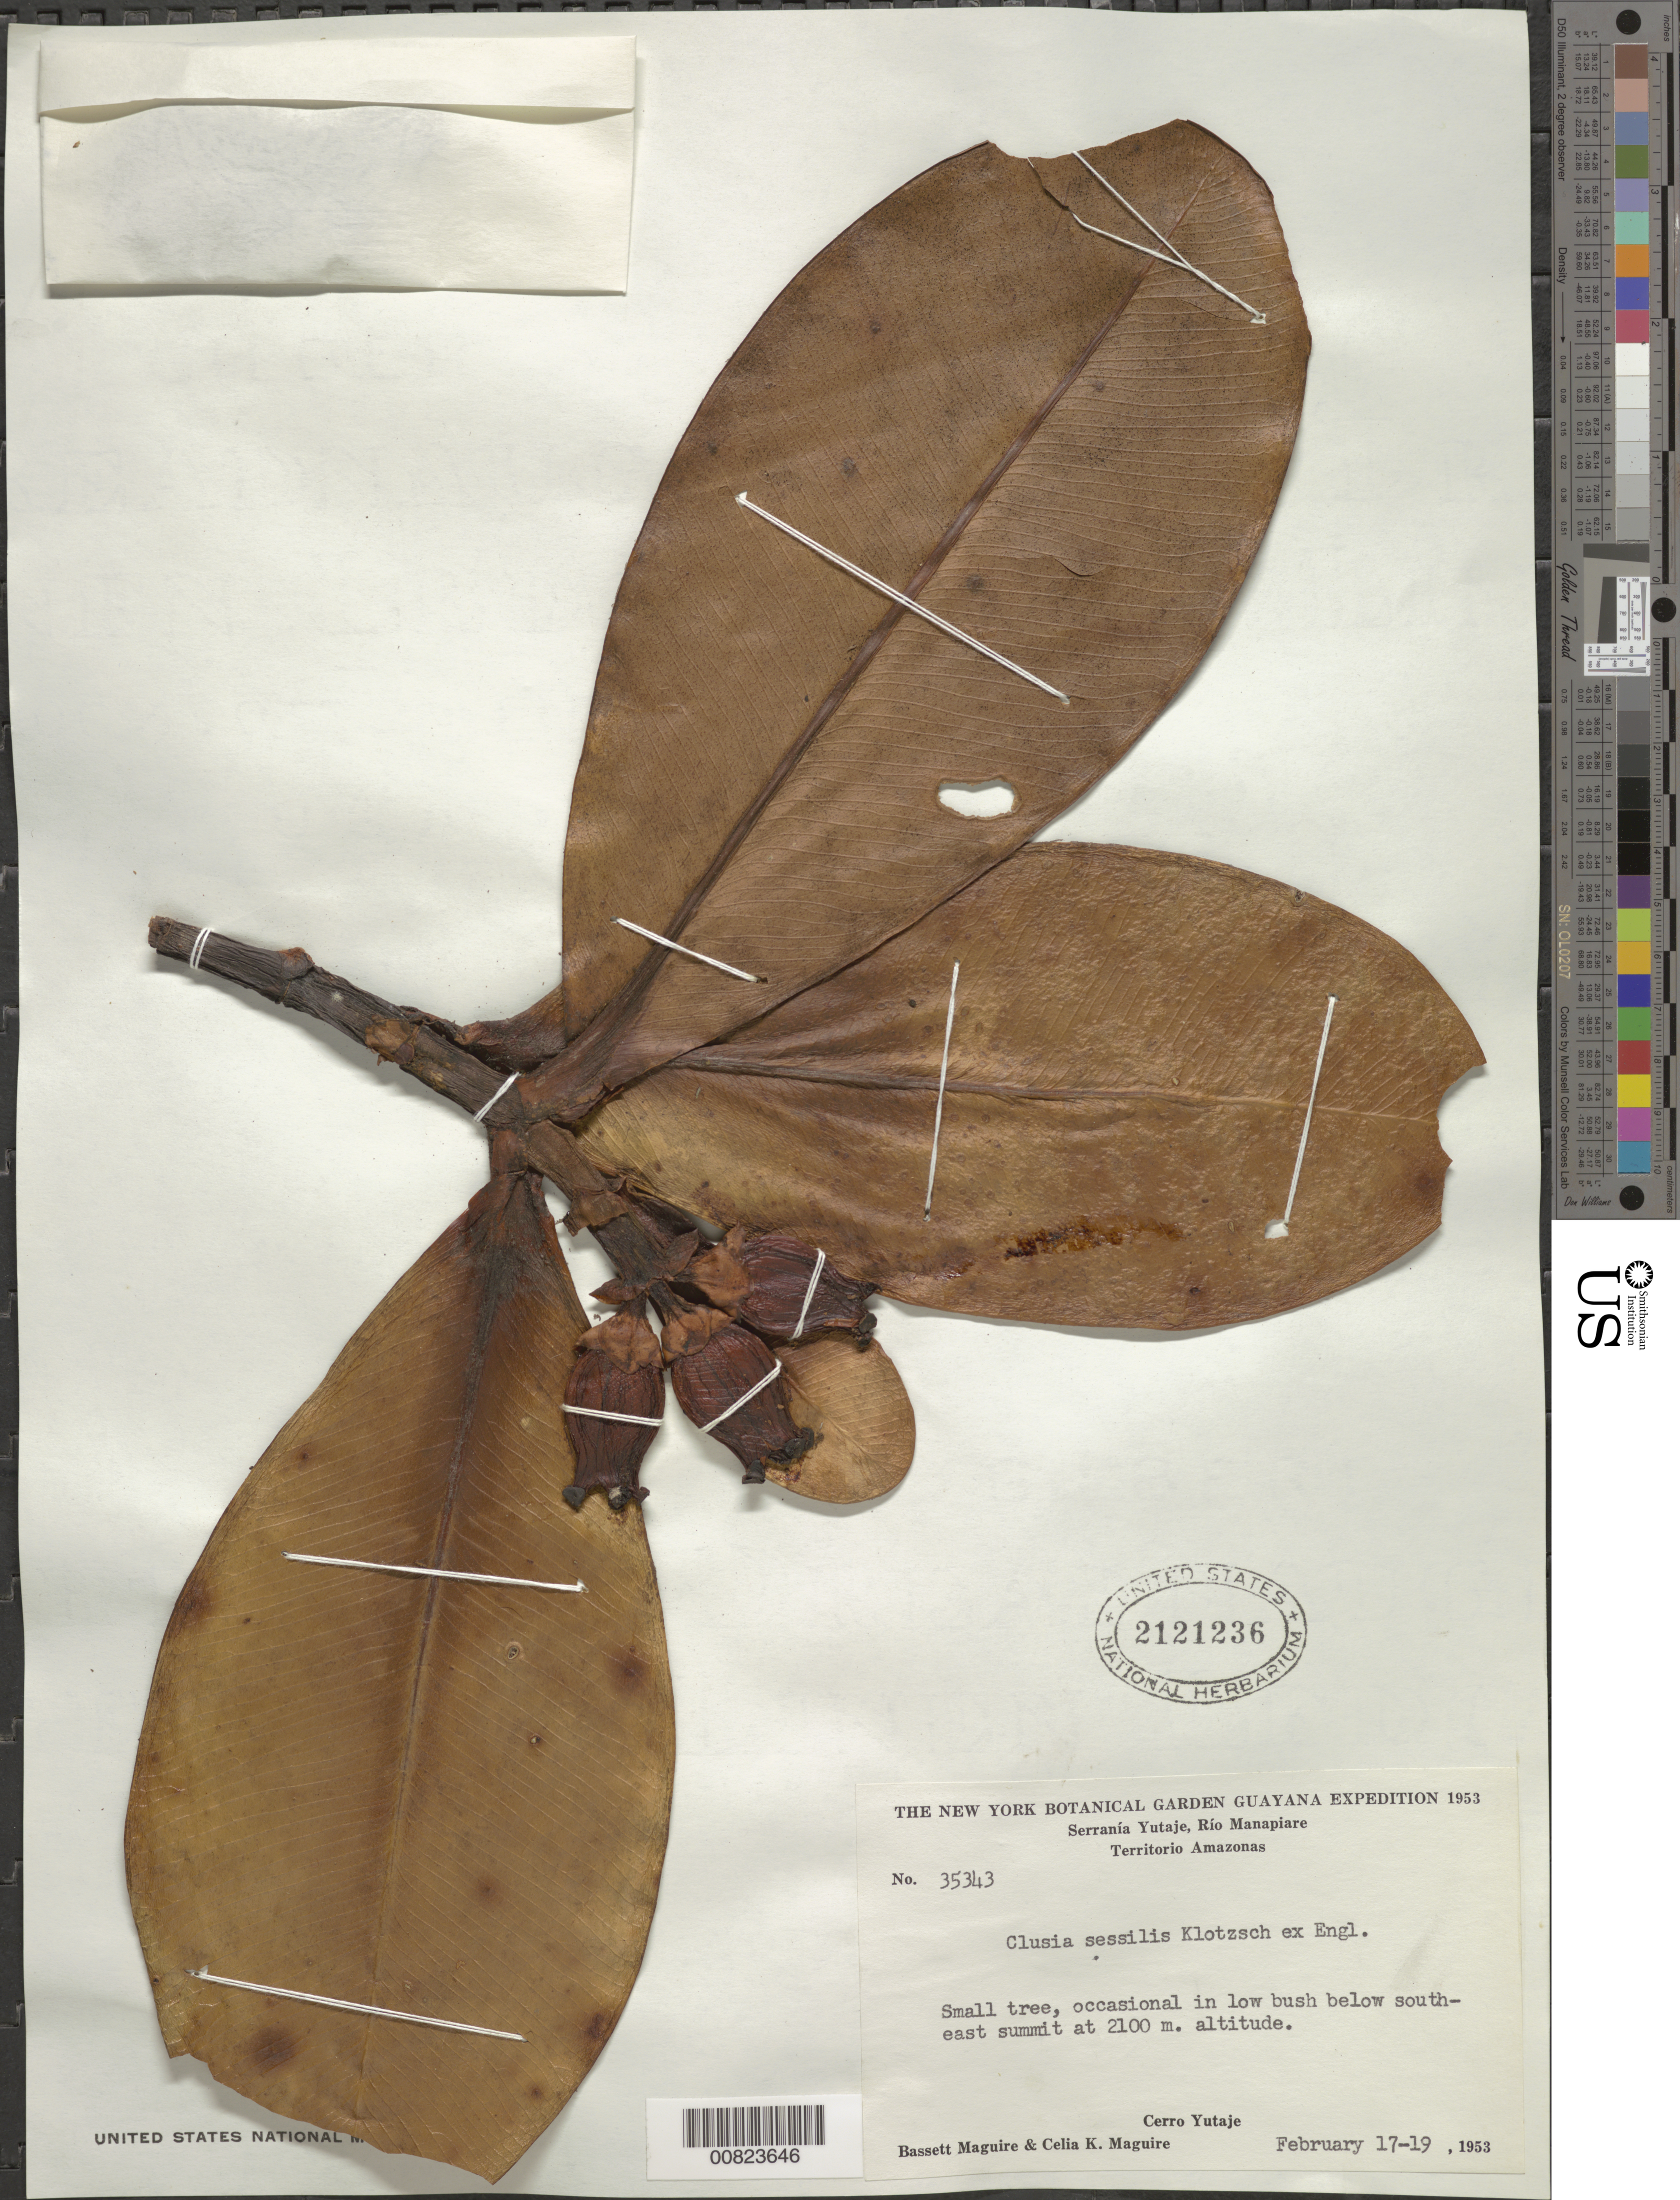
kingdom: Plantae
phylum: Tracheophyta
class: Magnoliopsida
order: Malpighiales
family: Clusiaceae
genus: Clusia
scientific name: Clusia sessilis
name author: Klotzsch ex Engl.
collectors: B. Maguire & C. K. Maguire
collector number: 35343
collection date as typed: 17-Feb-53 to 19-Feb-53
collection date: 1953-02-17/1953-02-19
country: Venezuela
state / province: Amazonas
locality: Serranía Yutajé, Río Manapiare, Cerro Yutajé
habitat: Low bush below SE summit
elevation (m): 2100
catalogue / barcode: US 2121236